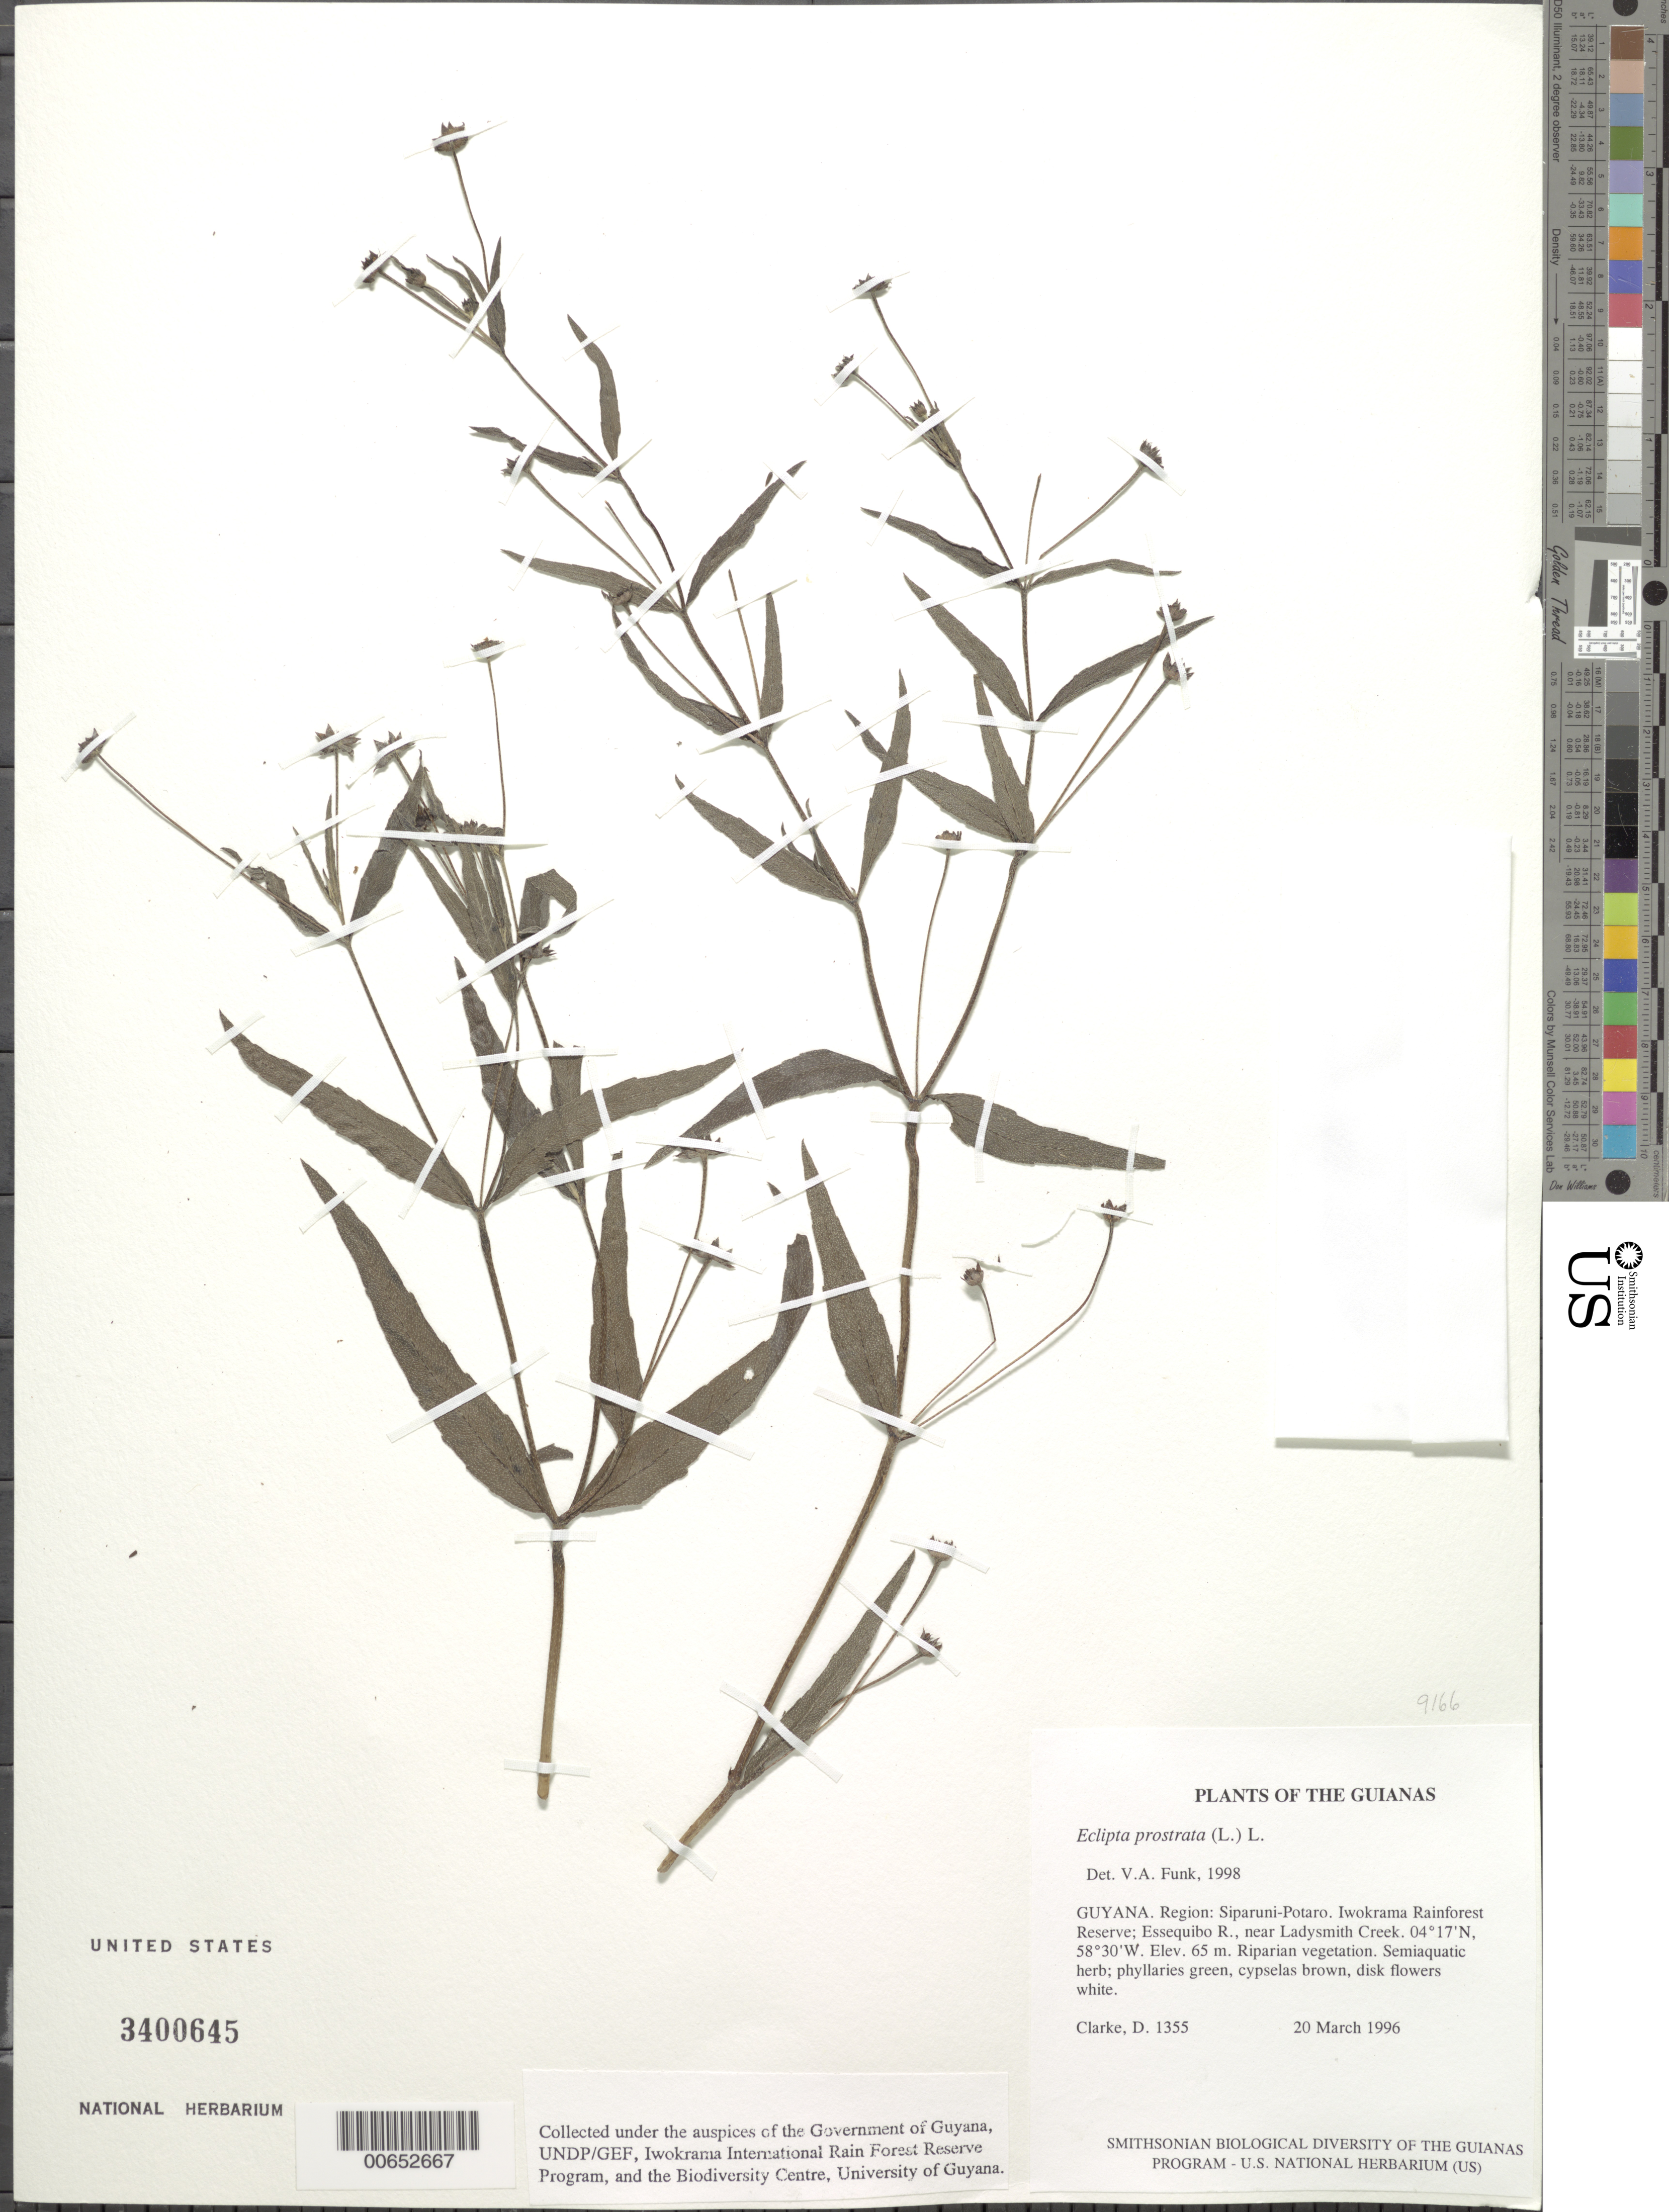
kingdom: Plantae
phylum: Tracheophyta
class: Magnoliopsida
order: Asterales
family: Asteraceae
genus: Eclipta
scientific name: Eclipta prostrata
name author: (L.) L.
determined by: Funk, Vicki A., (BOT), Smithsonian Institution - National Museum of Natural History (UNITED STATES)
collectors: H. D. Clarke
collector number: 1355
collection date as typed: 20 March 1996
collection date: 1996-03-20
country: Guyana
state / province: Potaro-Siparuni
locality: Iwokrama Rainforest Reserve; Essequibo R., near Ladysmith Creek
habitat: Riparian vegetation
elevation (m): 65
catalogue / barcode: US 3400645